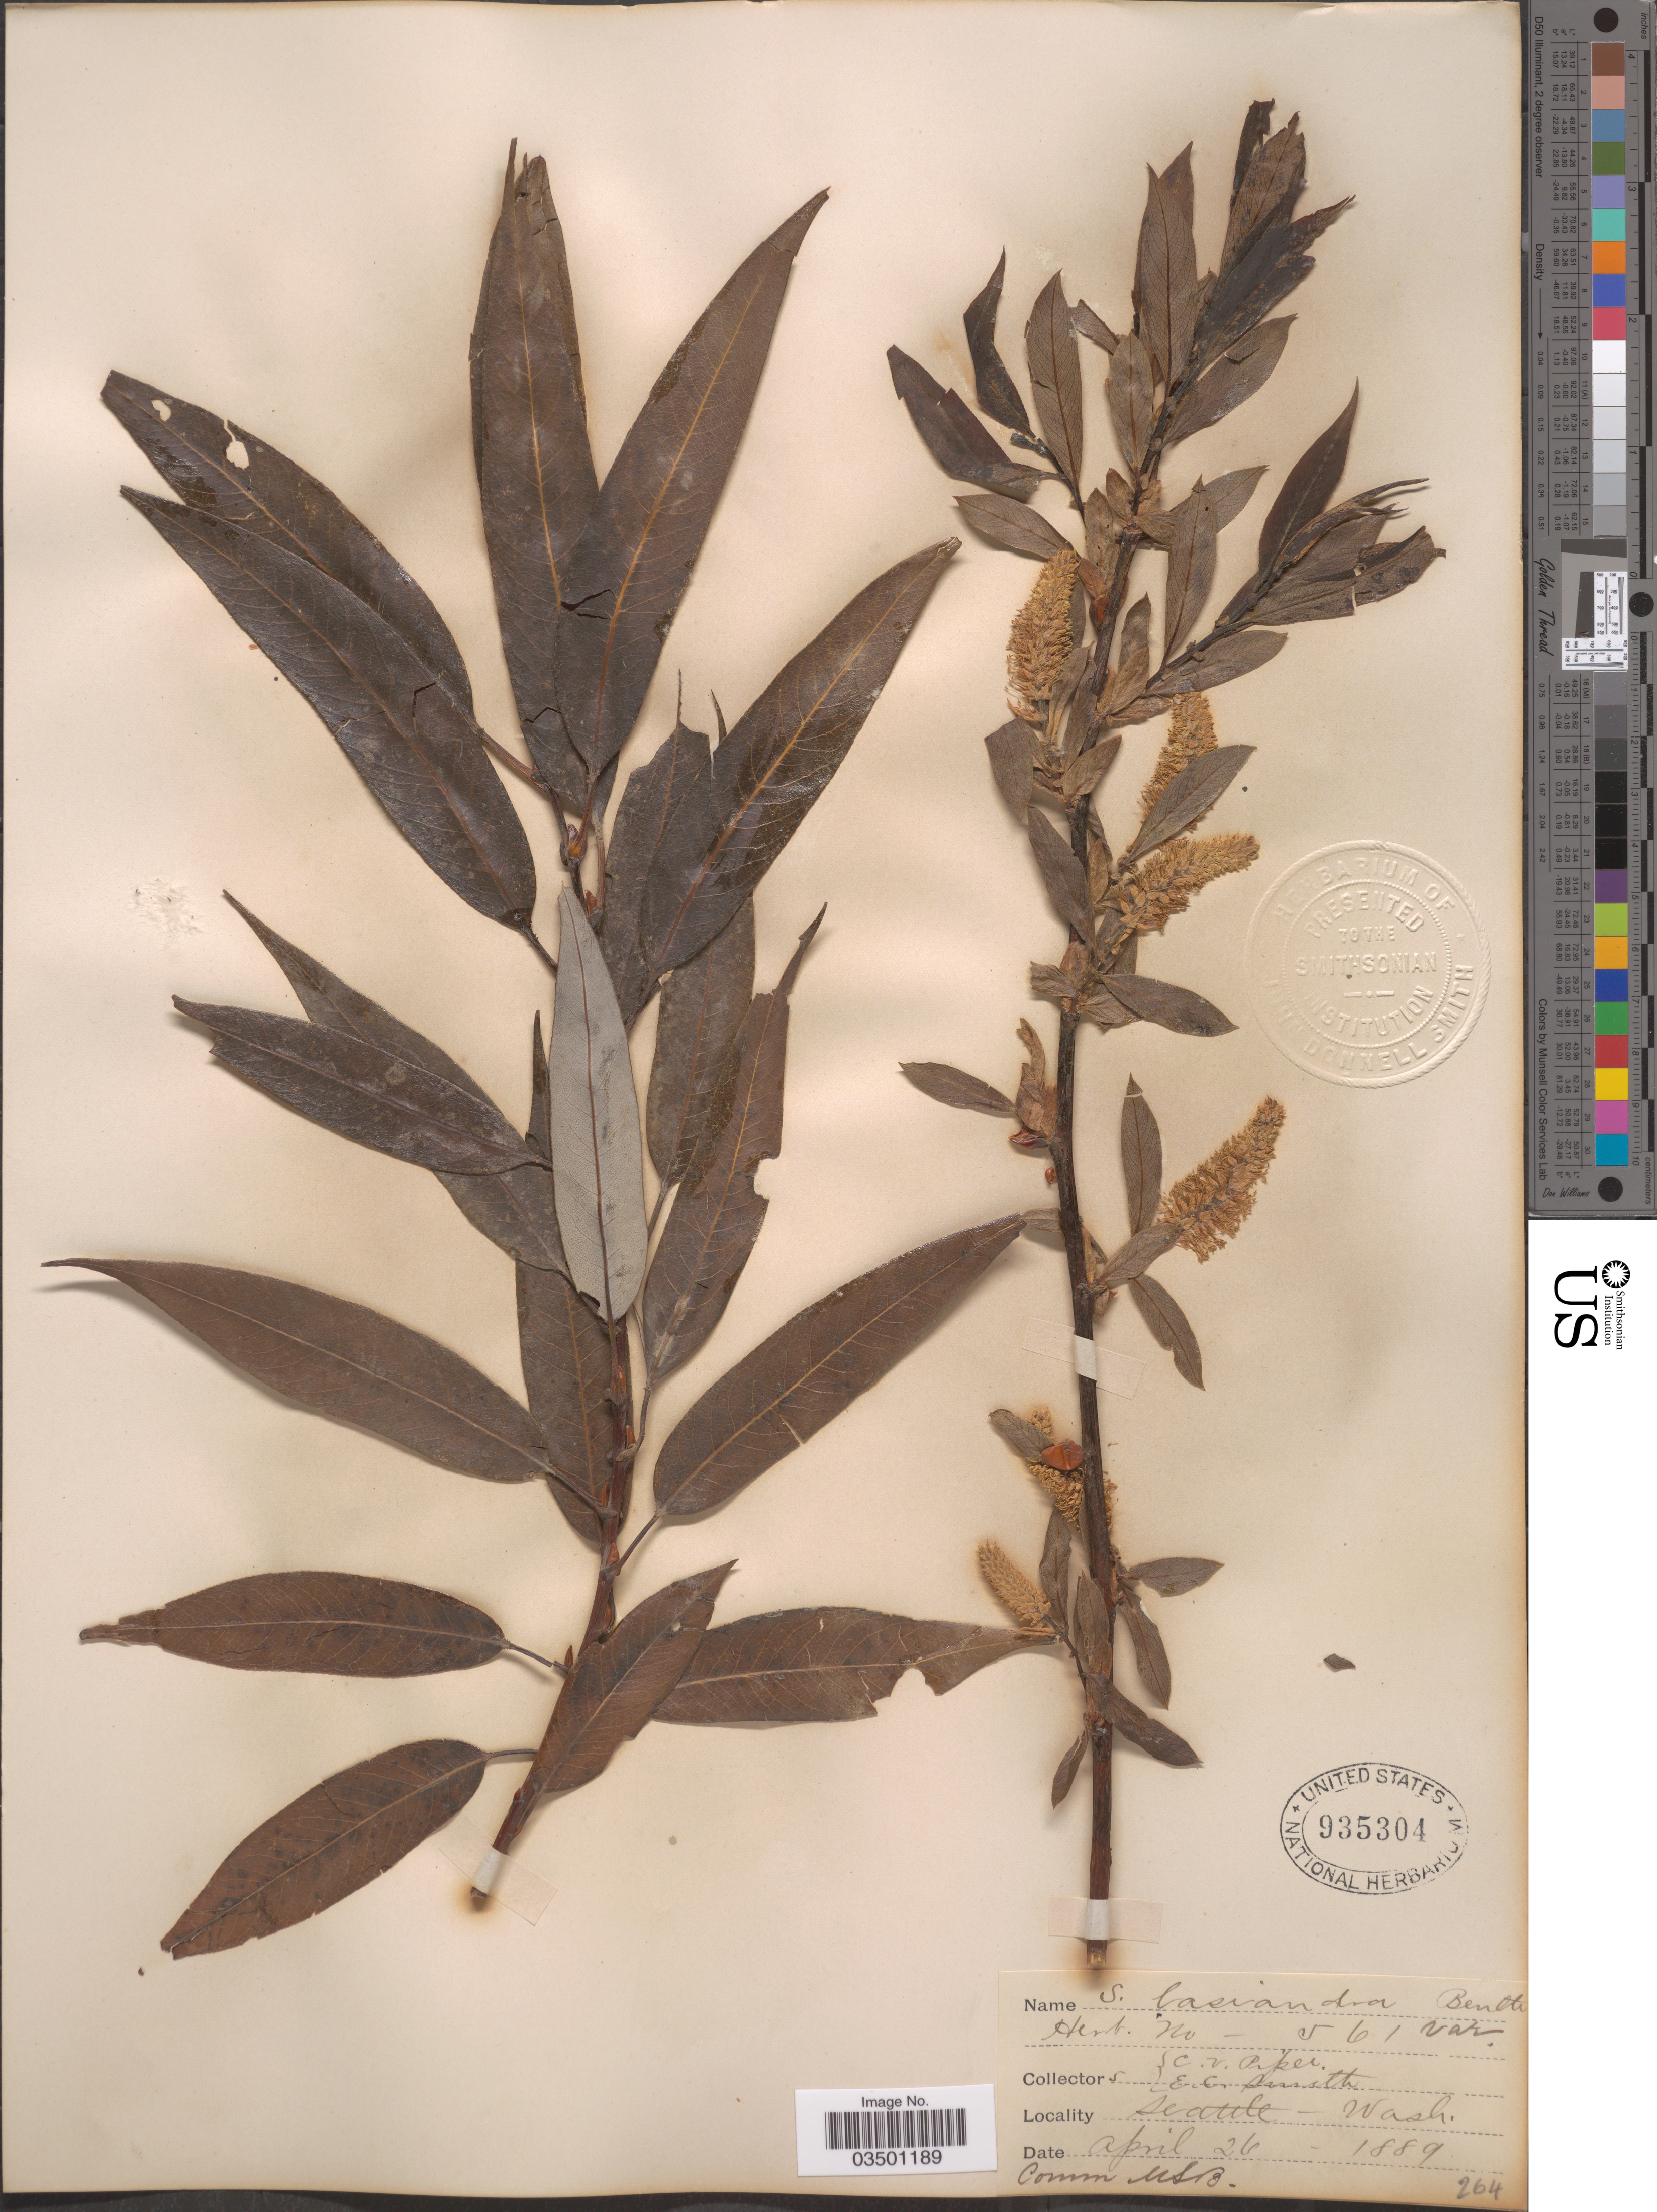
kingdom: Plantae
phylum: Tracheophyta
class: Magnoliopsida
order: Malpighiales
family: Salicaceae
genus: Salix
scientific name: Salix lasiandra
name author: Benth.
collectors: C. V. Piper & E. Smith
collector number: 264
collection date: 1889-04-26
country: United States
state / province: Washington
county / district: King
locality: Seattle.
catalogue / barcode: US 935304